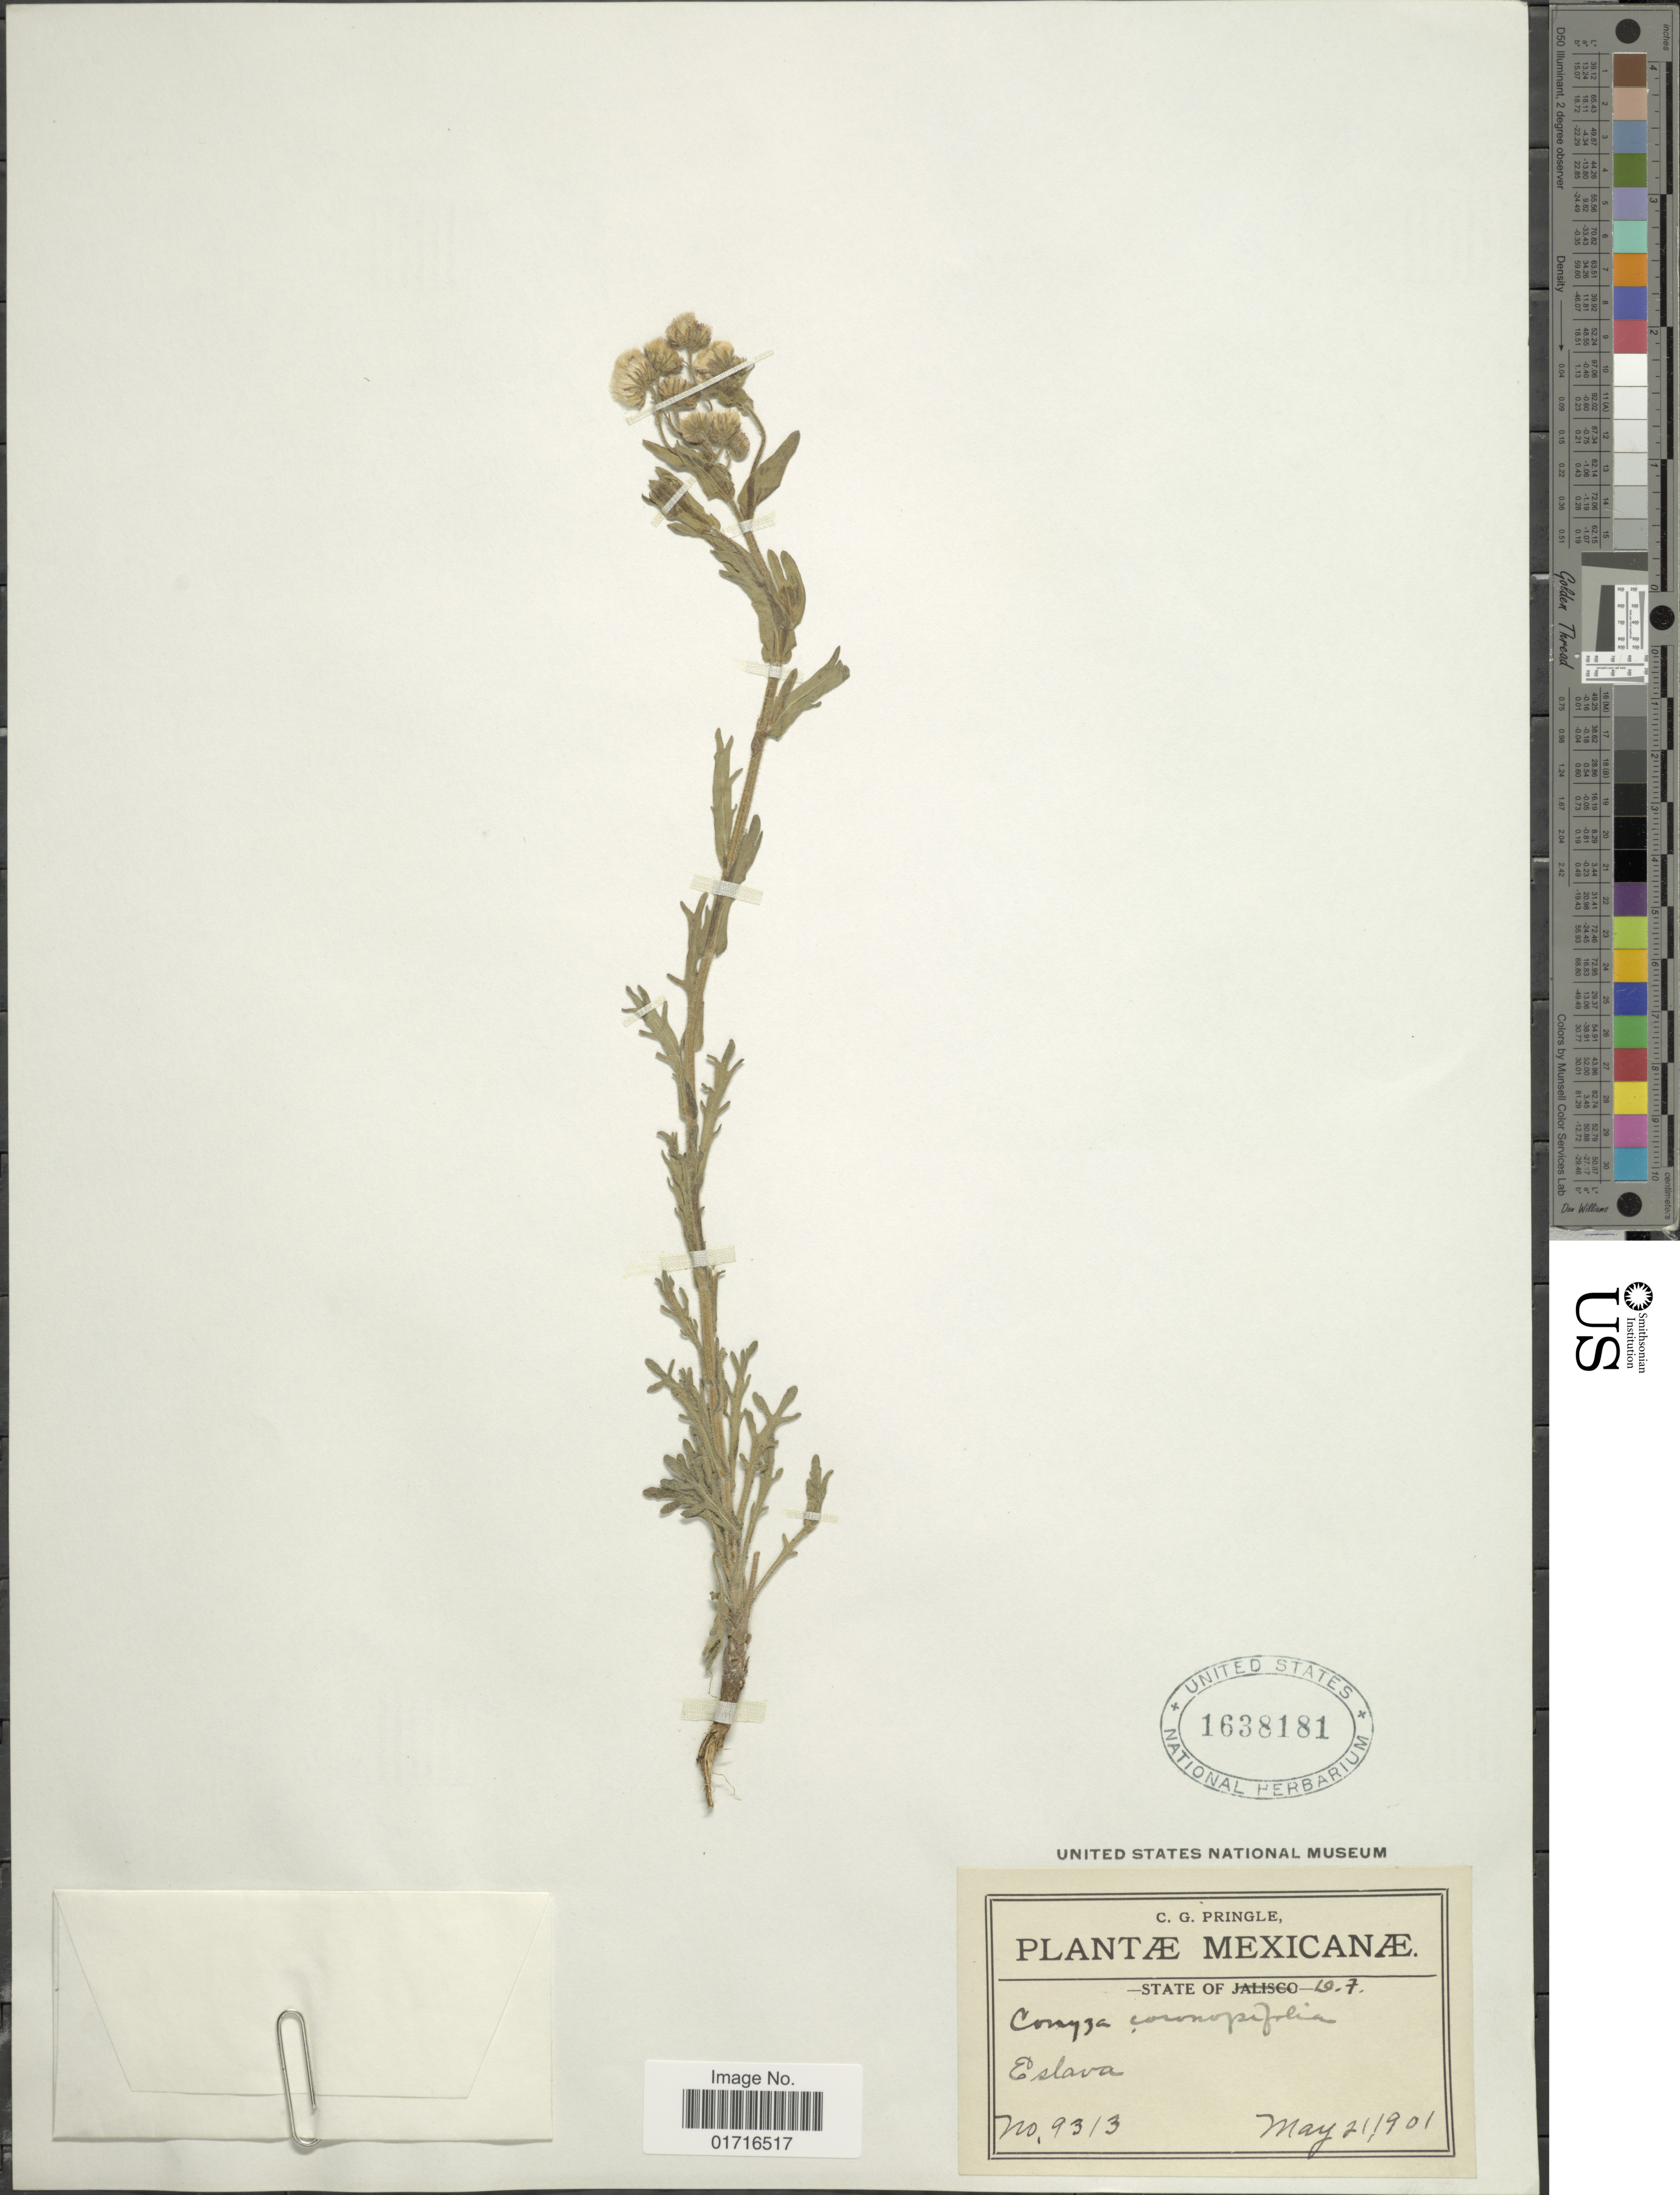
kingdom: Plantae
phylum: Tracheophyta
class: Magnoliopsida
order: Asterales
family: Asteraceae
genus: Conyza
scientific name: Conyza coronopifolia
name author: Kunth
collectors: C. G. Pringle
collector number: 9313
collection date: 1901-05-21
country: Mexico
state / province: Distrito Federal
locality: State of D.F., Eslava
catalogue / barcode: US 1638181